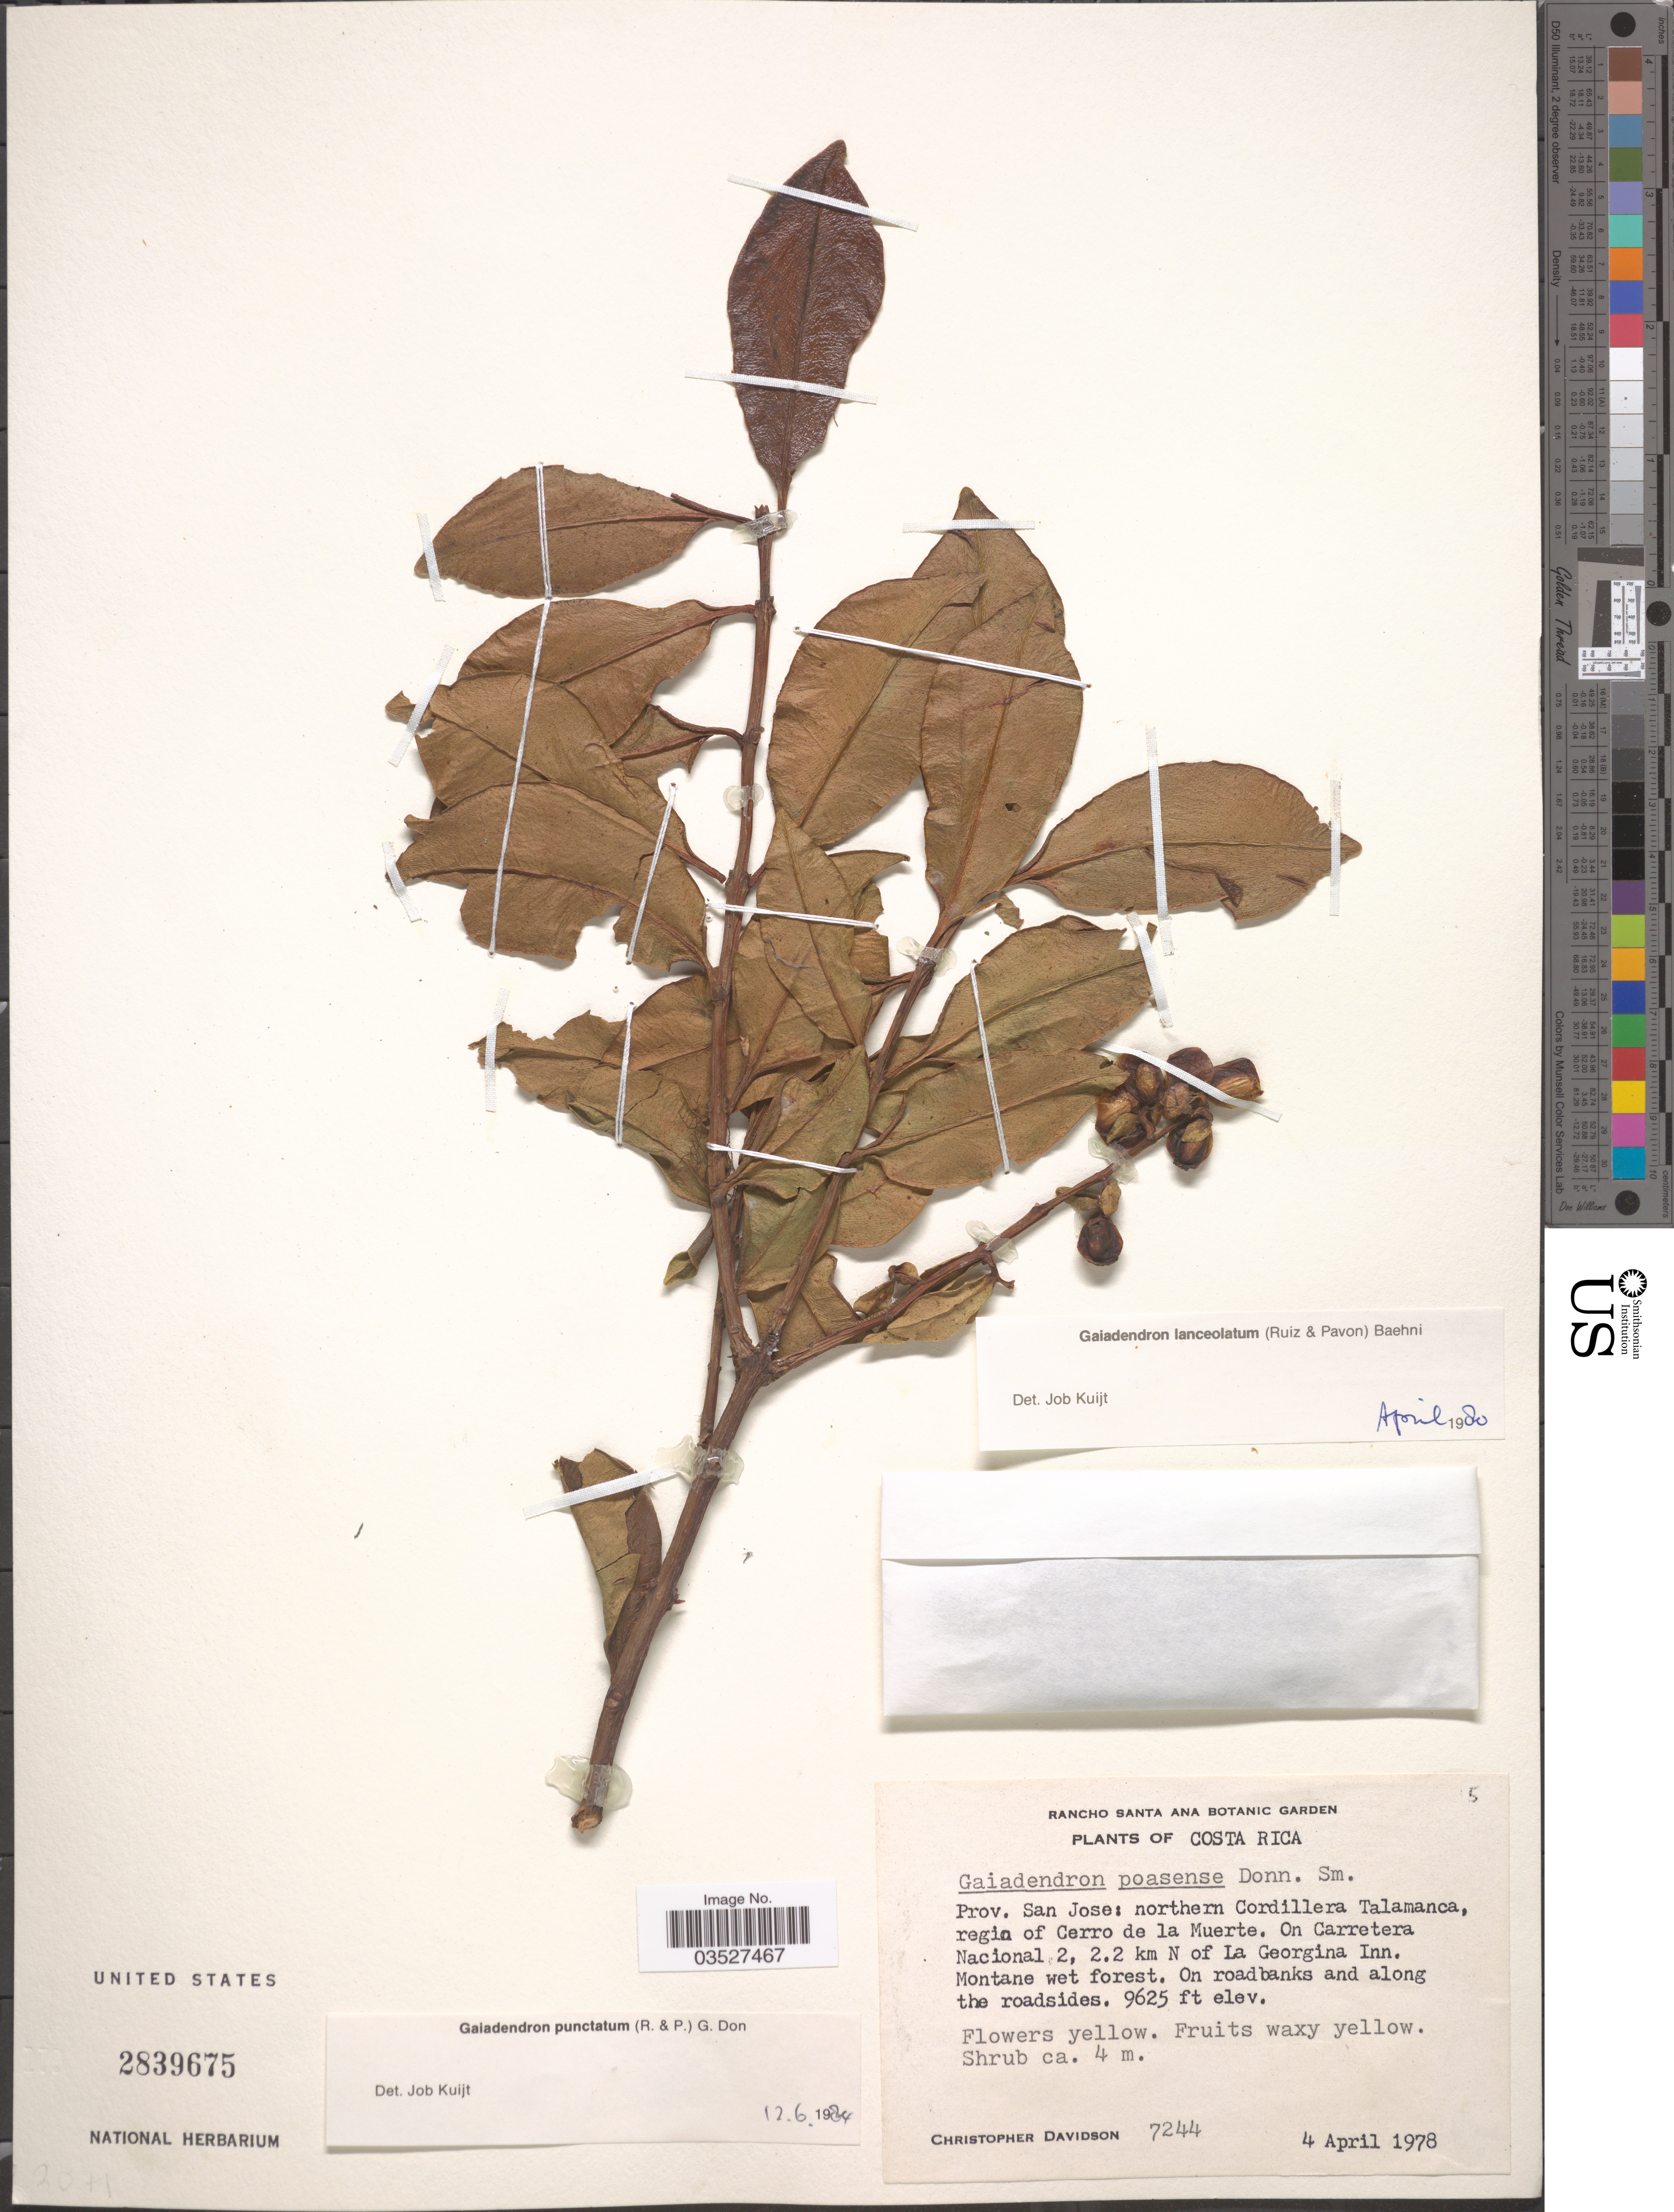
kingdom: Plantae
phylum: Tracheophyta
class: Magnoliopsida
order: Santalales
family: Loranthaceae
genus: Gaiadendron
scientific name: Gaiadendron punctatum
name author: (Ruiz & Pav.) G. Don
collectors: C. Davidson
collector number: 7244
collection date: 1978-04-04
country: Costa Rica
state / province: San José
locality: Northern Cordillera Talamanca, regio of Cerro de la Muerte. On Carretera Nacional 2, 2.2 km N of La Georgina Inn.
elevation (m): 2934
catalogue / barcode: US 2839675